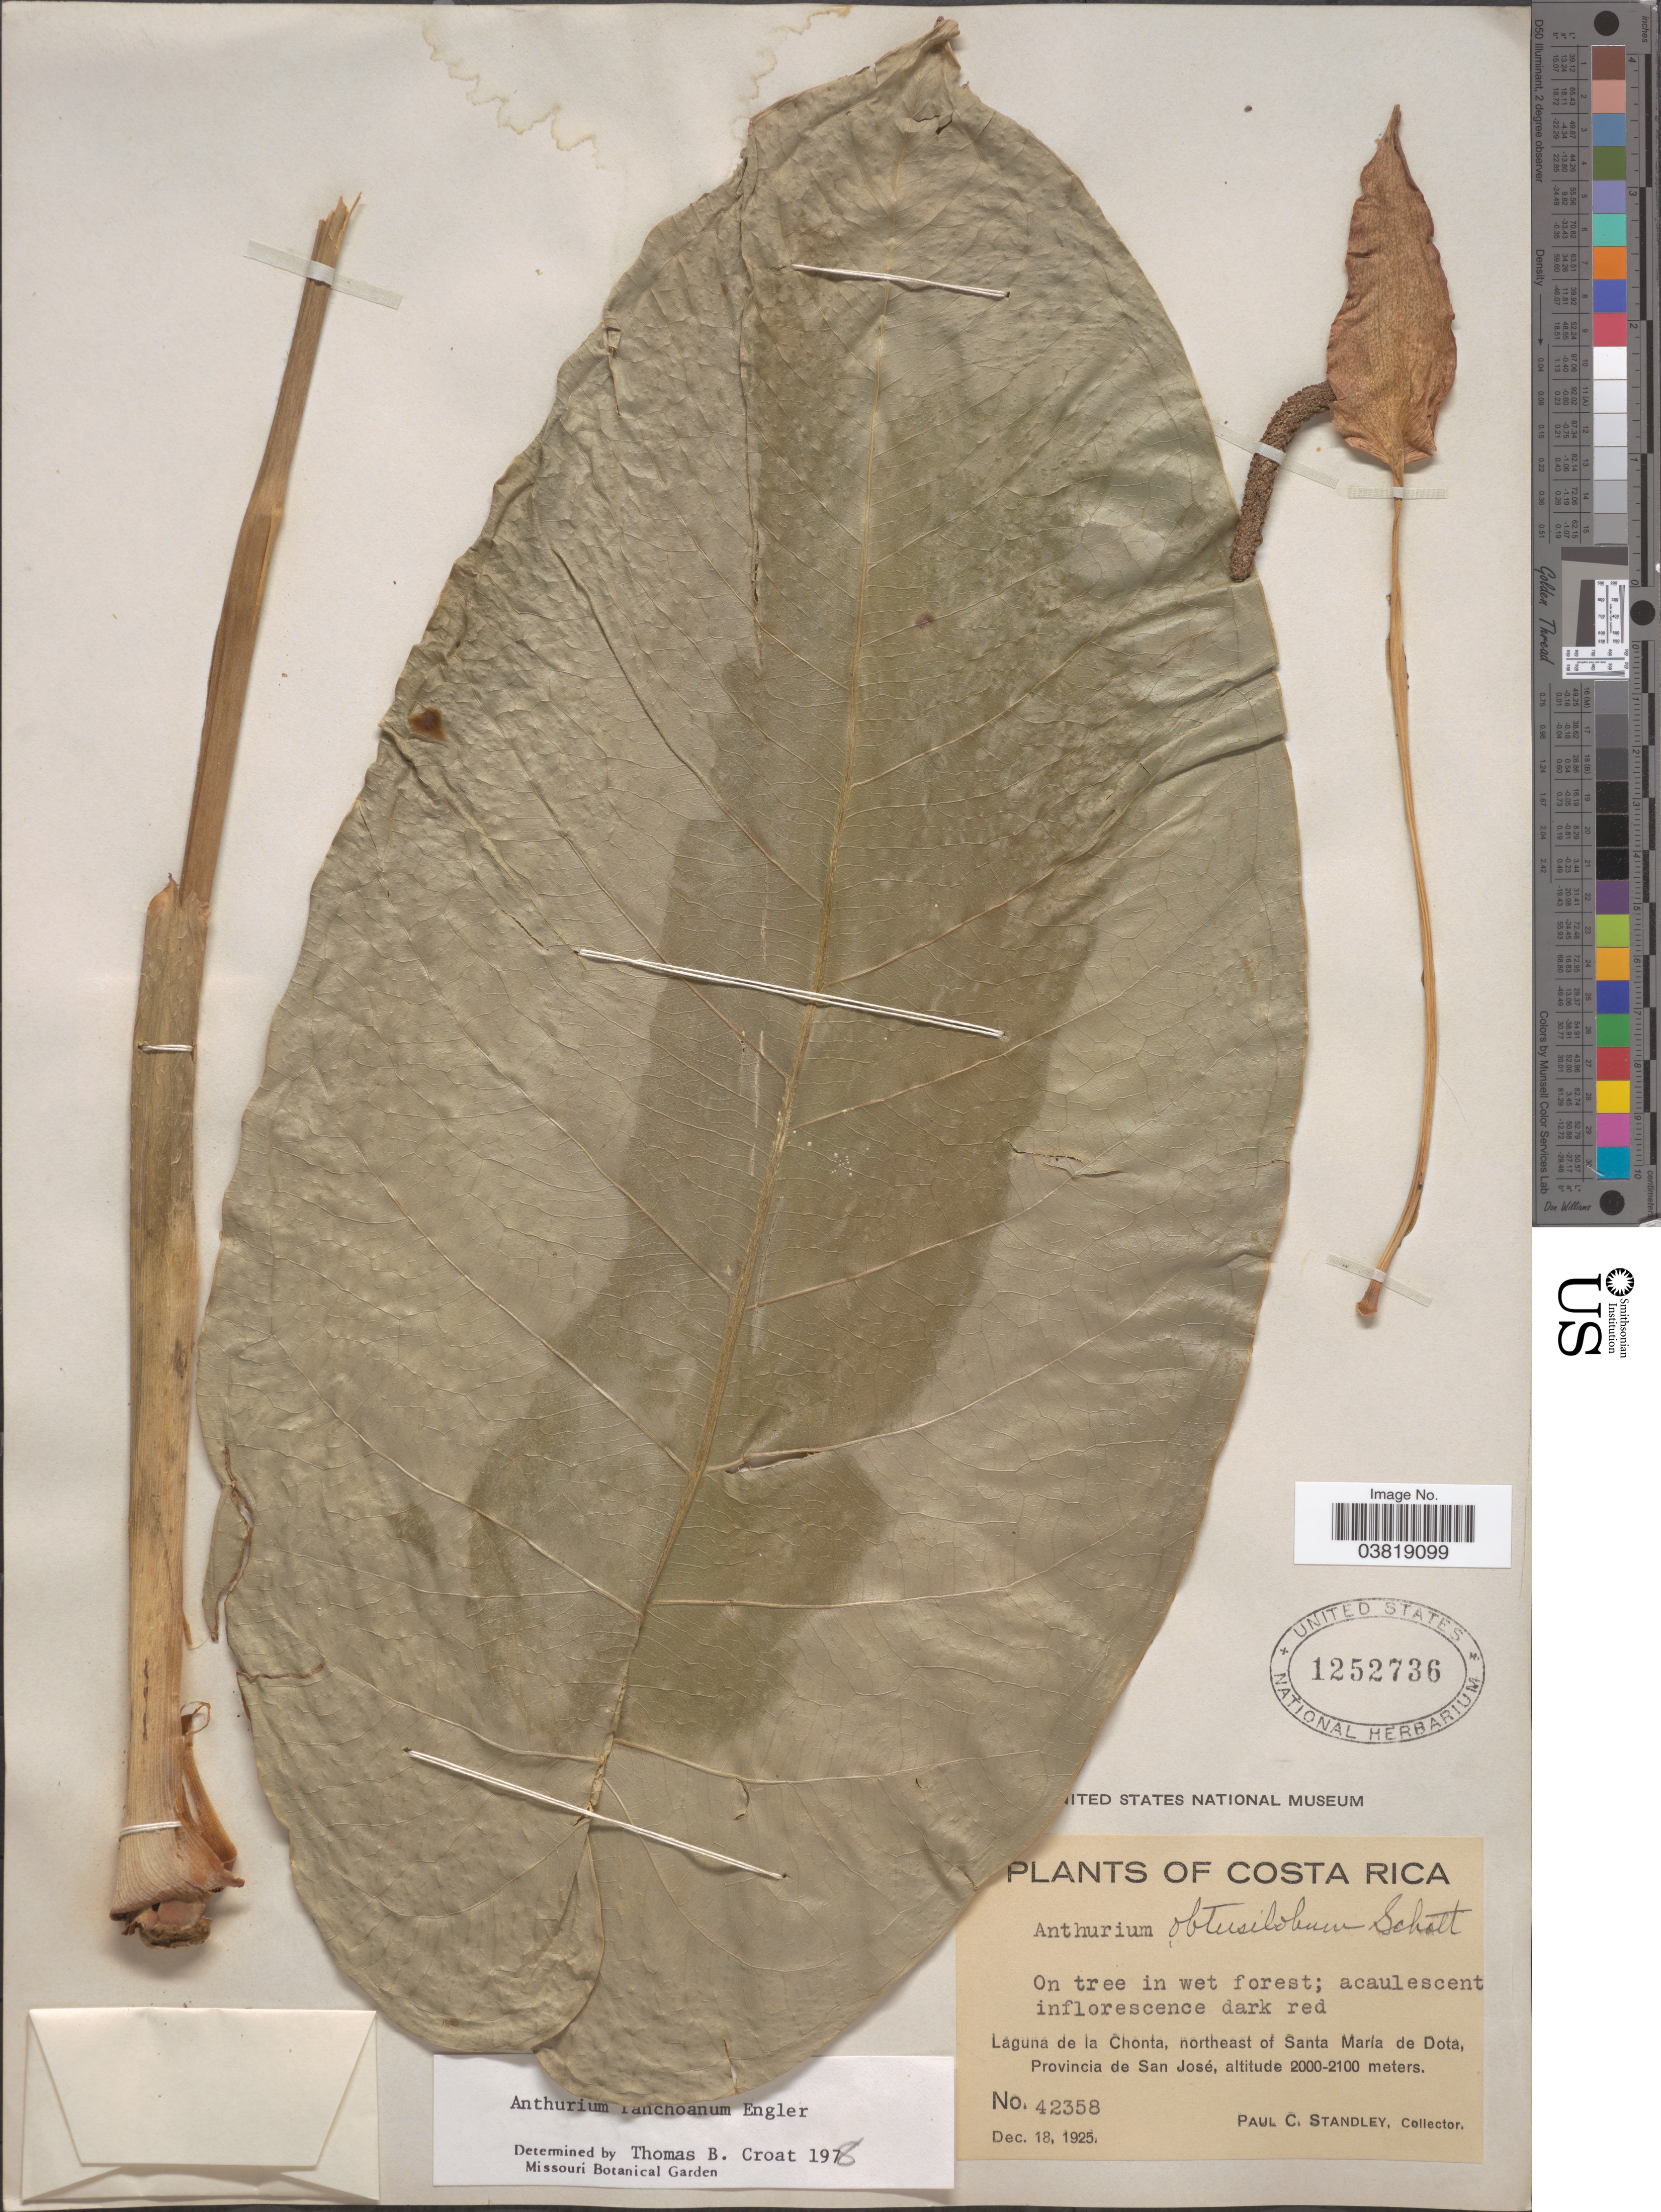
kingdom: Plantae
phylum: Tracheophyta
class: Liliopsida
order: Alismatales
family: Araceae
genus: Anthurium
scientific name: Anthurium ranchoanum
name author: Engl.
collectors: P. C. Standley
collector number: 42358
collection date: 1925-12-18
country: Costa Rica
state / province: San José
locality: Laguna de la Chonta, northeast of Santa María de Dota.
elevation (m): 2000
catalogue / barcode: US 1252736